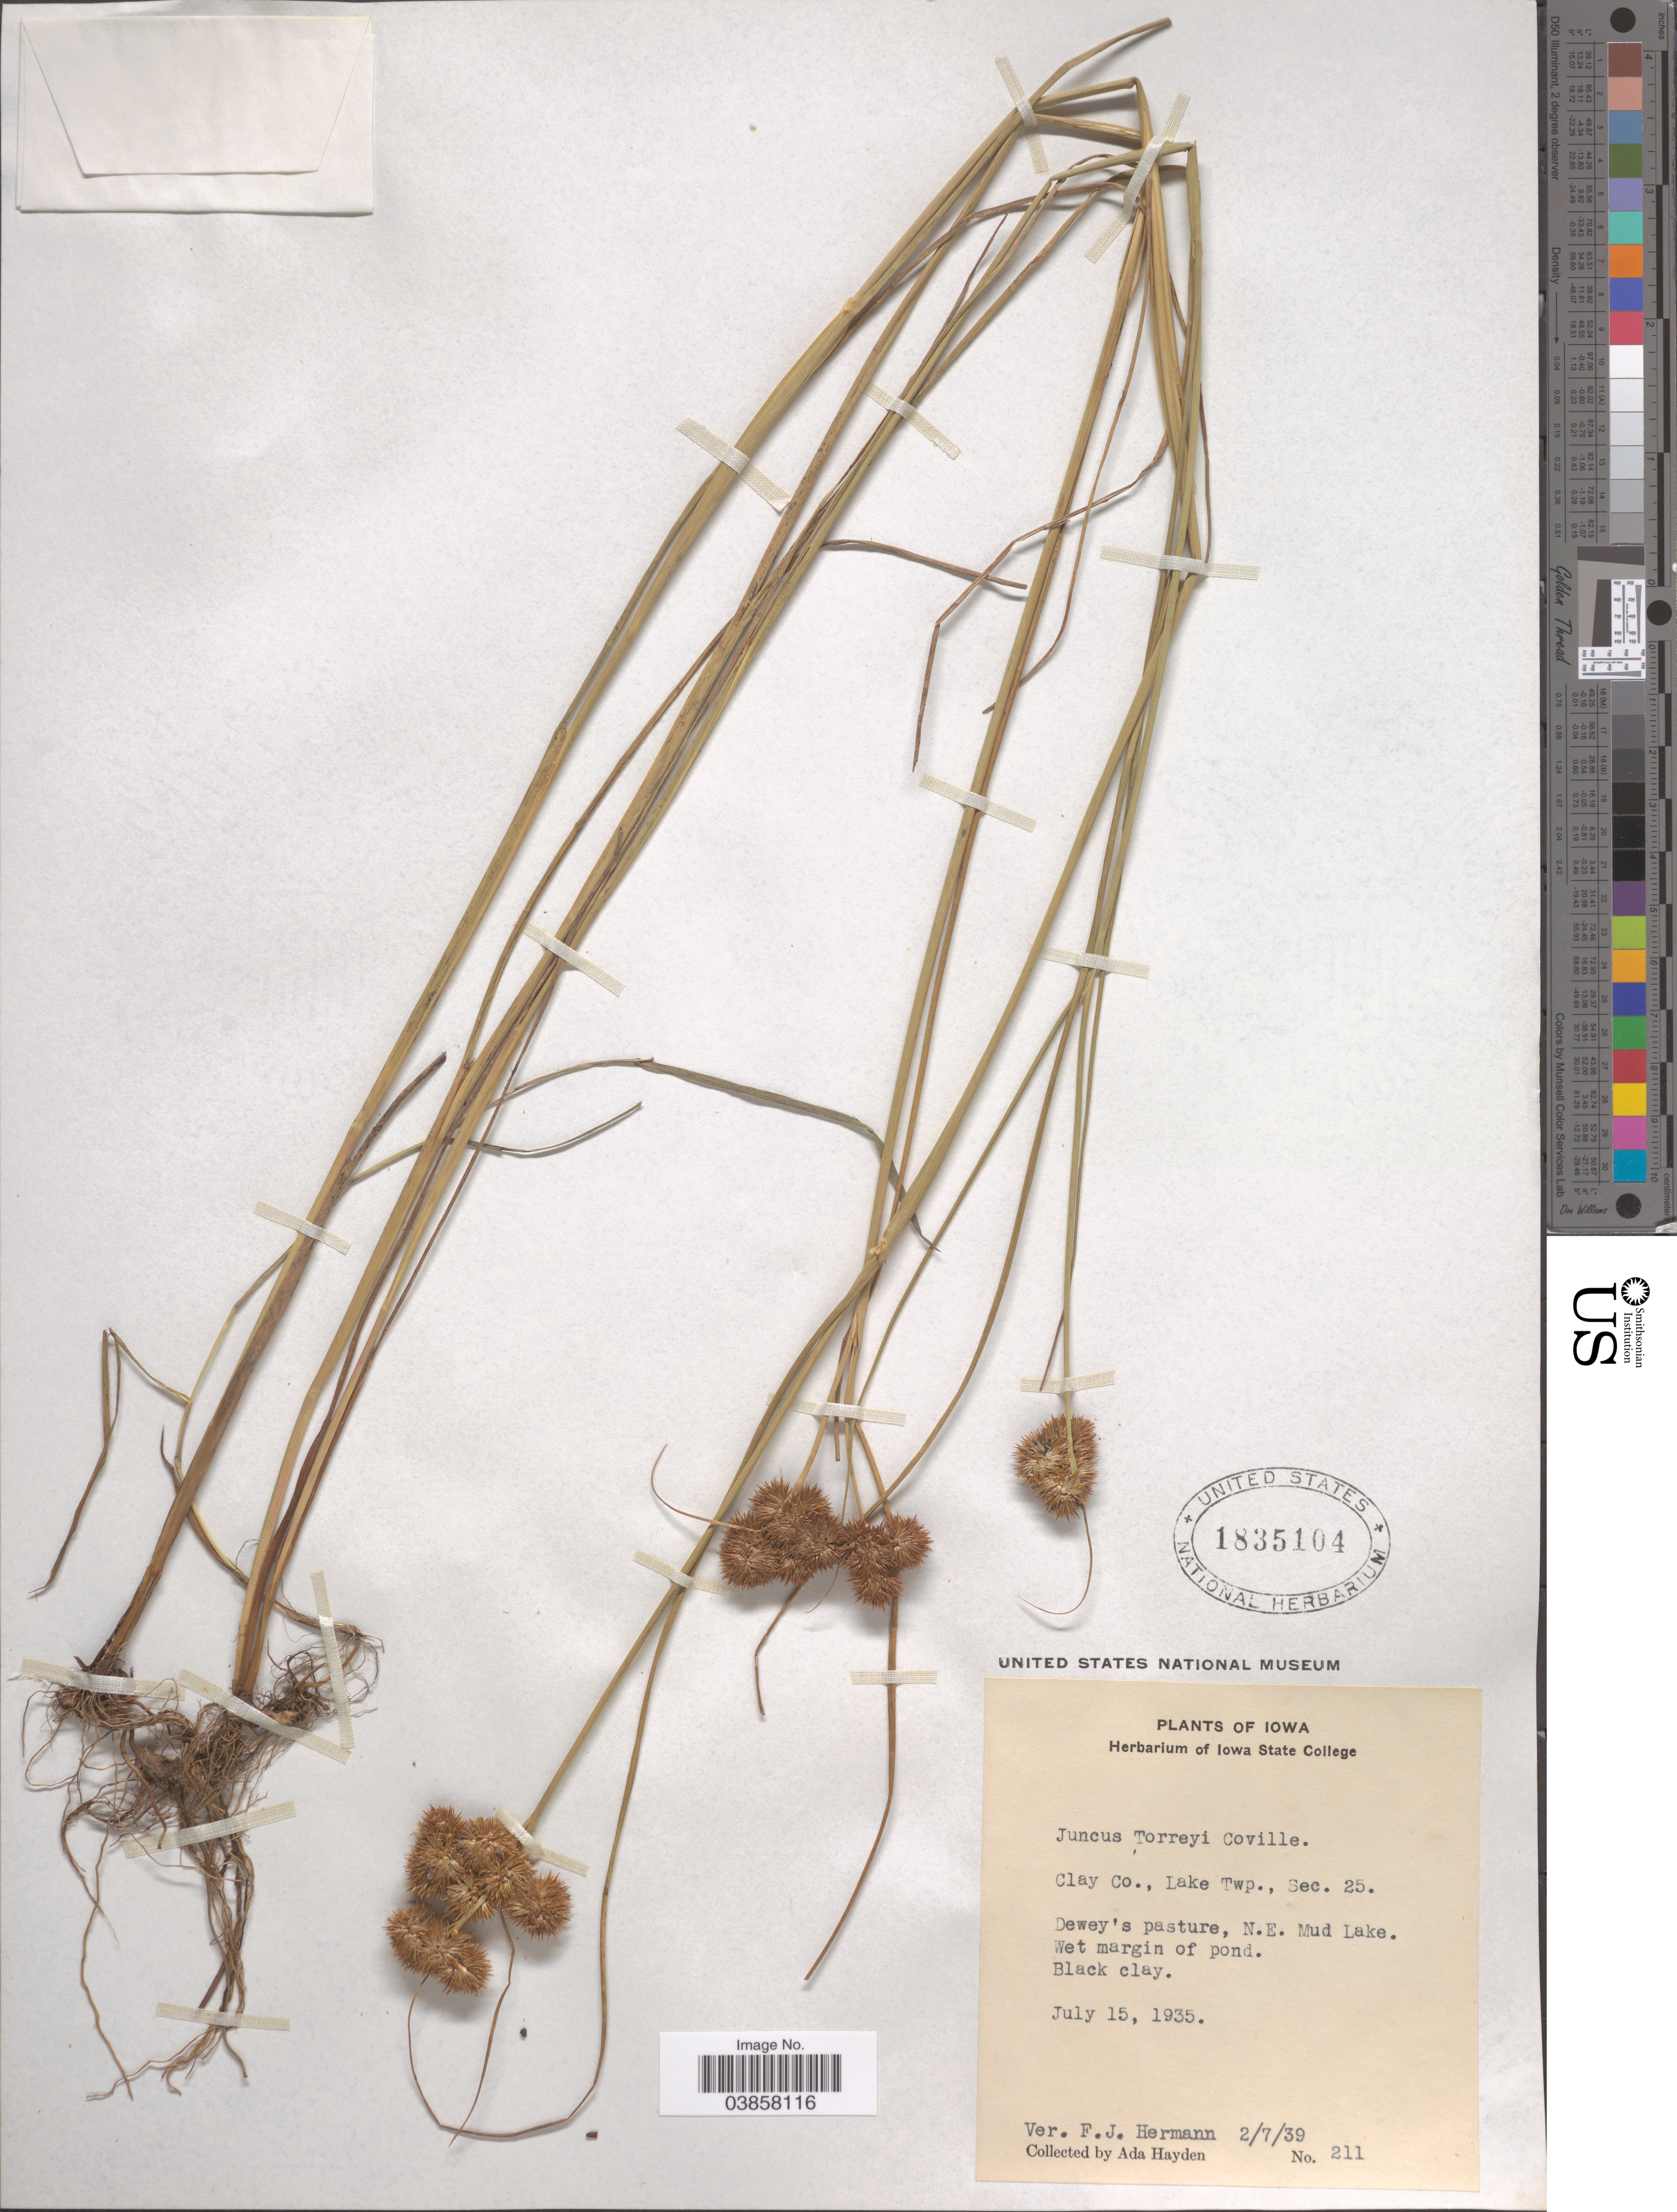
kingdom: Plantae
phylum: Tracheophyta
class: Liliopsida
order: Poales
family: Juncaceae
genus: Juncus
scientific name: Juncus torreyi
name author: Coville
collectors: Ada Hayden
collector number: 211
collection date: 1935-07-15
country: United States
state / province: Iowa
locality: Clay Co., Lake Twp., Sec. 25. Dewey's pasture, N.E. Mud Lake.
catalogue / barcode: US 1835104